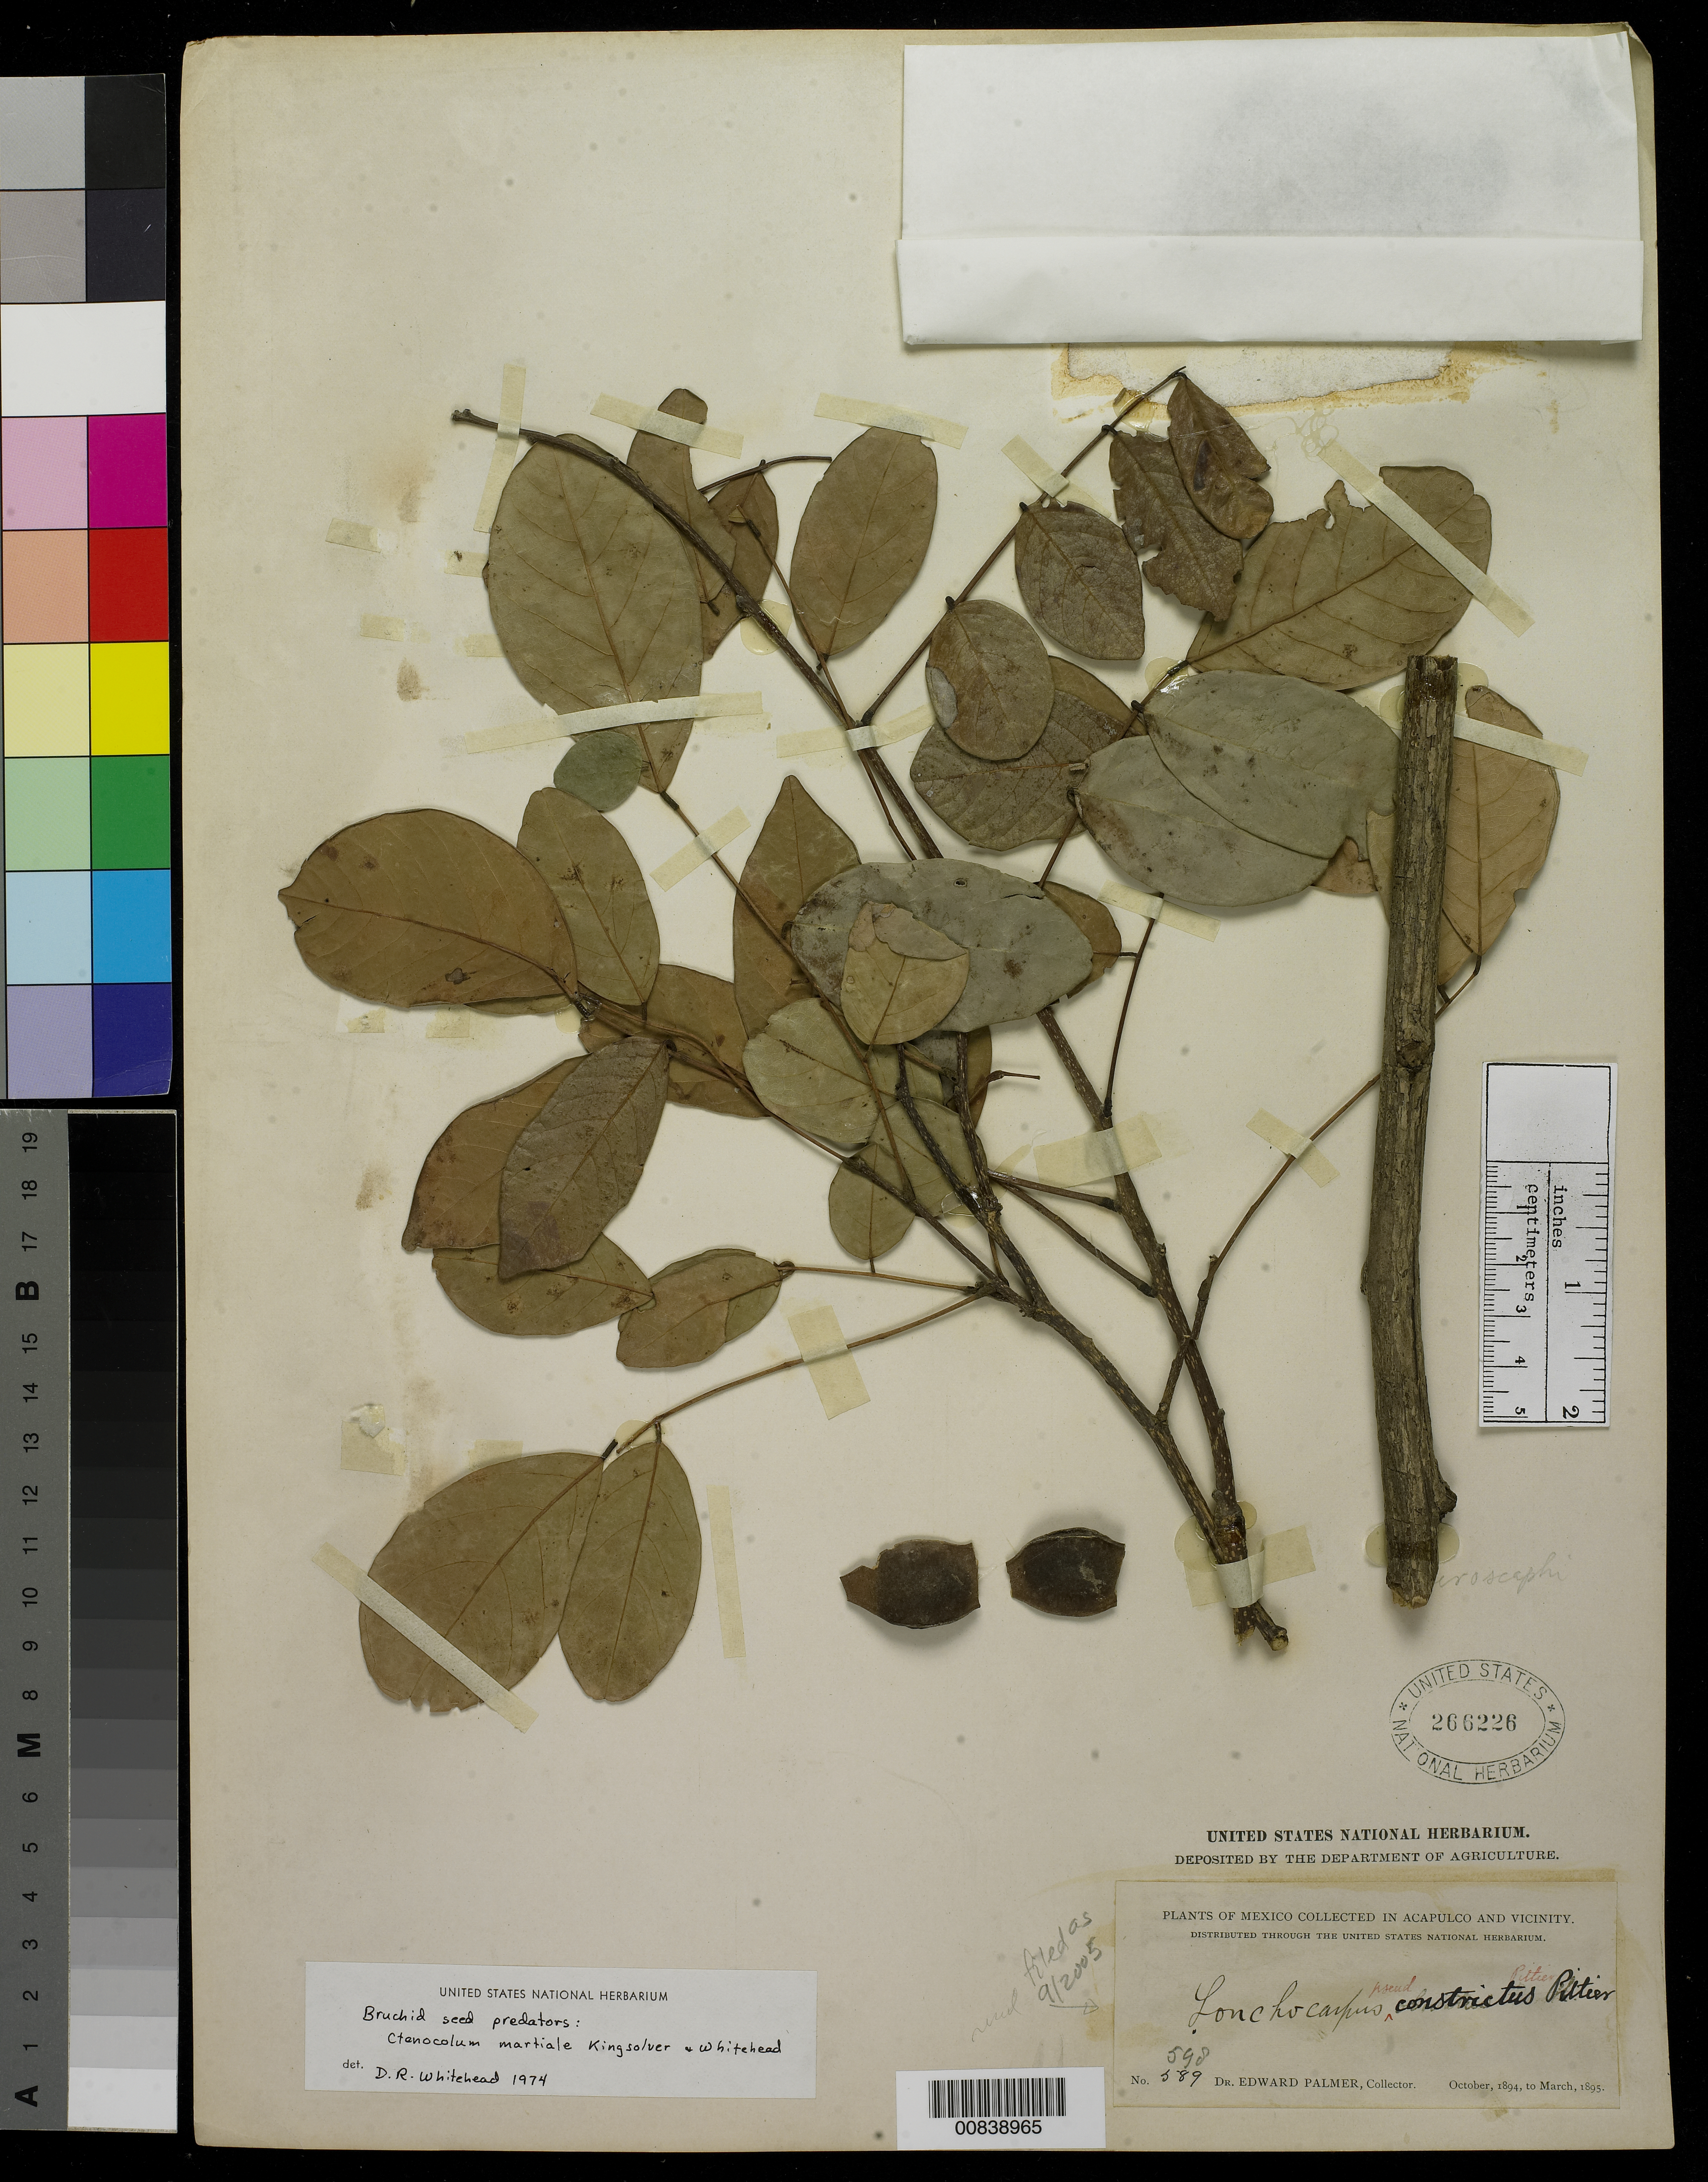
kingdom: Plantae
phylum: Tracheophyta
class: Magnoliopsida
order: Fabales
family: Fabaceae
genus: Lonchocarpus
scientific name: Lonchocarpus constrictus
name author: Pittier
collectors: E. Palmer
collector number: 589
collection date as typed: Oct 1894 to -- Mar 1895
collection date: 1894-10/1895-03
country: Mexico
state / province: Guerrero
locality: Acapulco, Guerrero and vicinity.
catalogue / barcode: US 266226